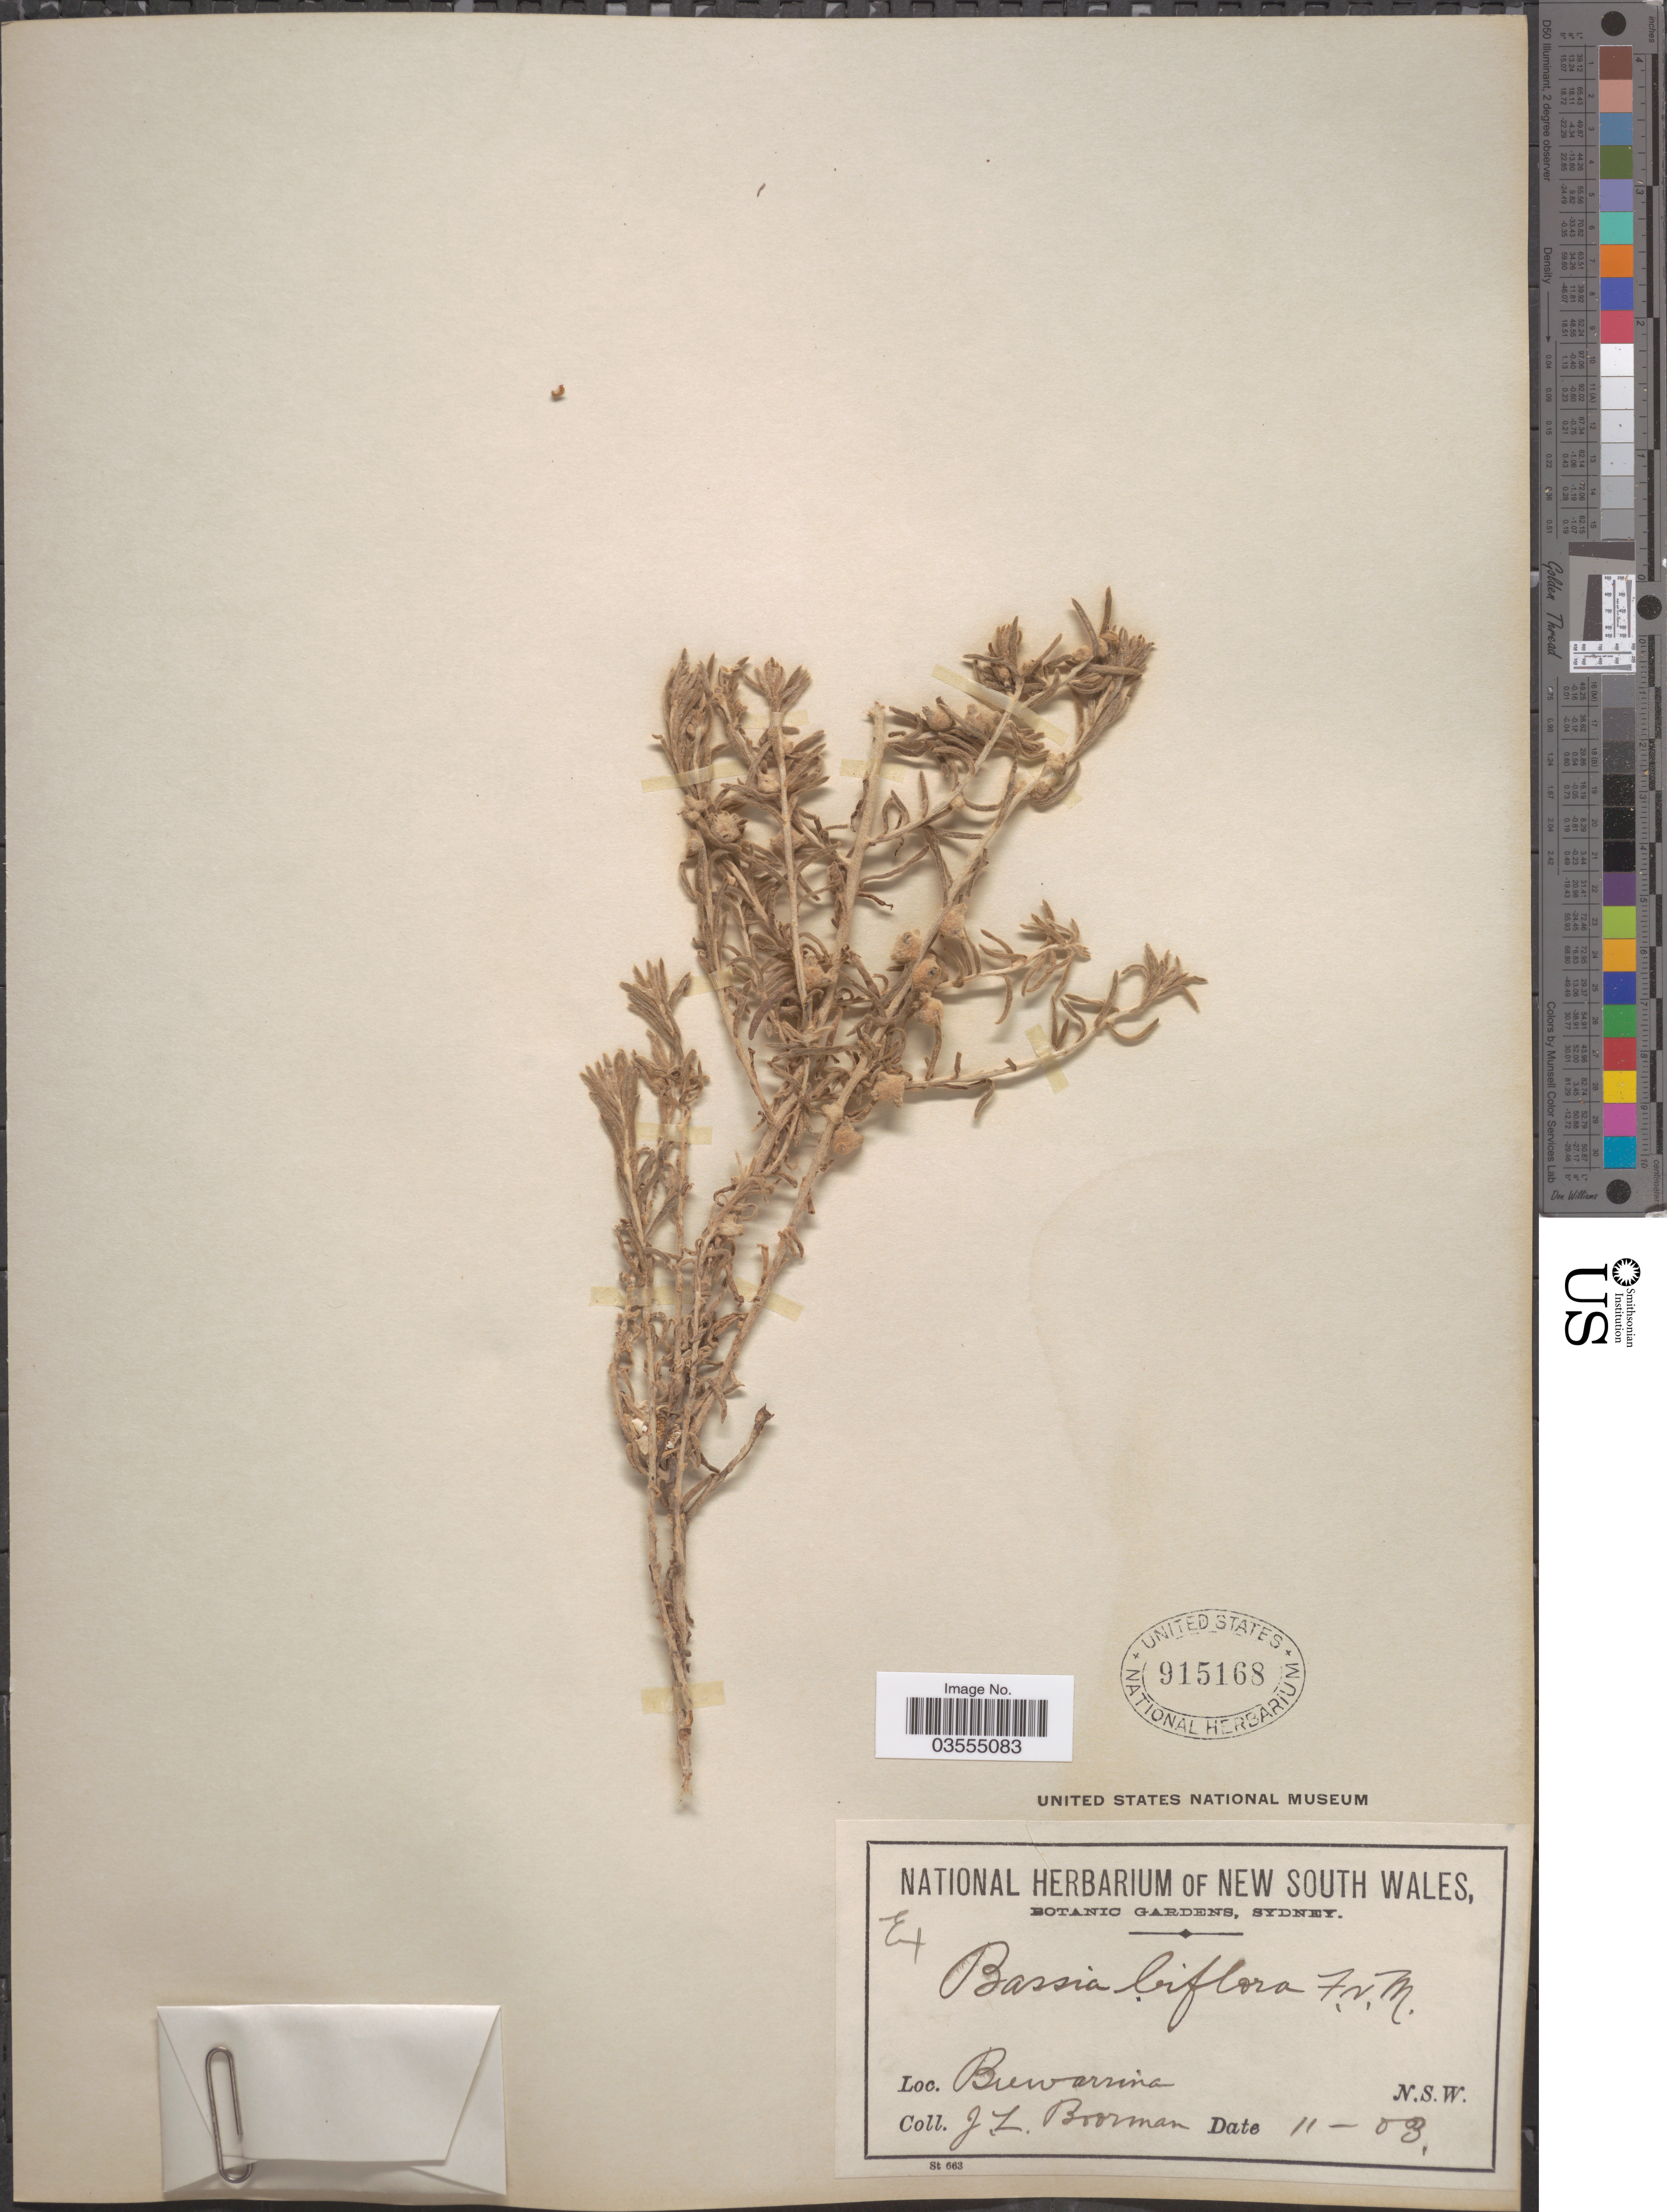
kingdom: Plantae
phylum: Tracheophyta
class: Magnoliopsida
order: Caryophyllales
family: Amaranthaceae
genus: Dissocarpus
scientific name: Dissocarpus biflorus var. cephalocarpus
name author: (F. Muell.) A.J. Scott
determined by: Wilson, Paul G.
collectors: J. Boorman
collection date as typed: Transcribed d/m/y: /11/3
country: Australia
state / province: New South Wales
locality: Brewarrina.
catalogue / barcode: US 915168